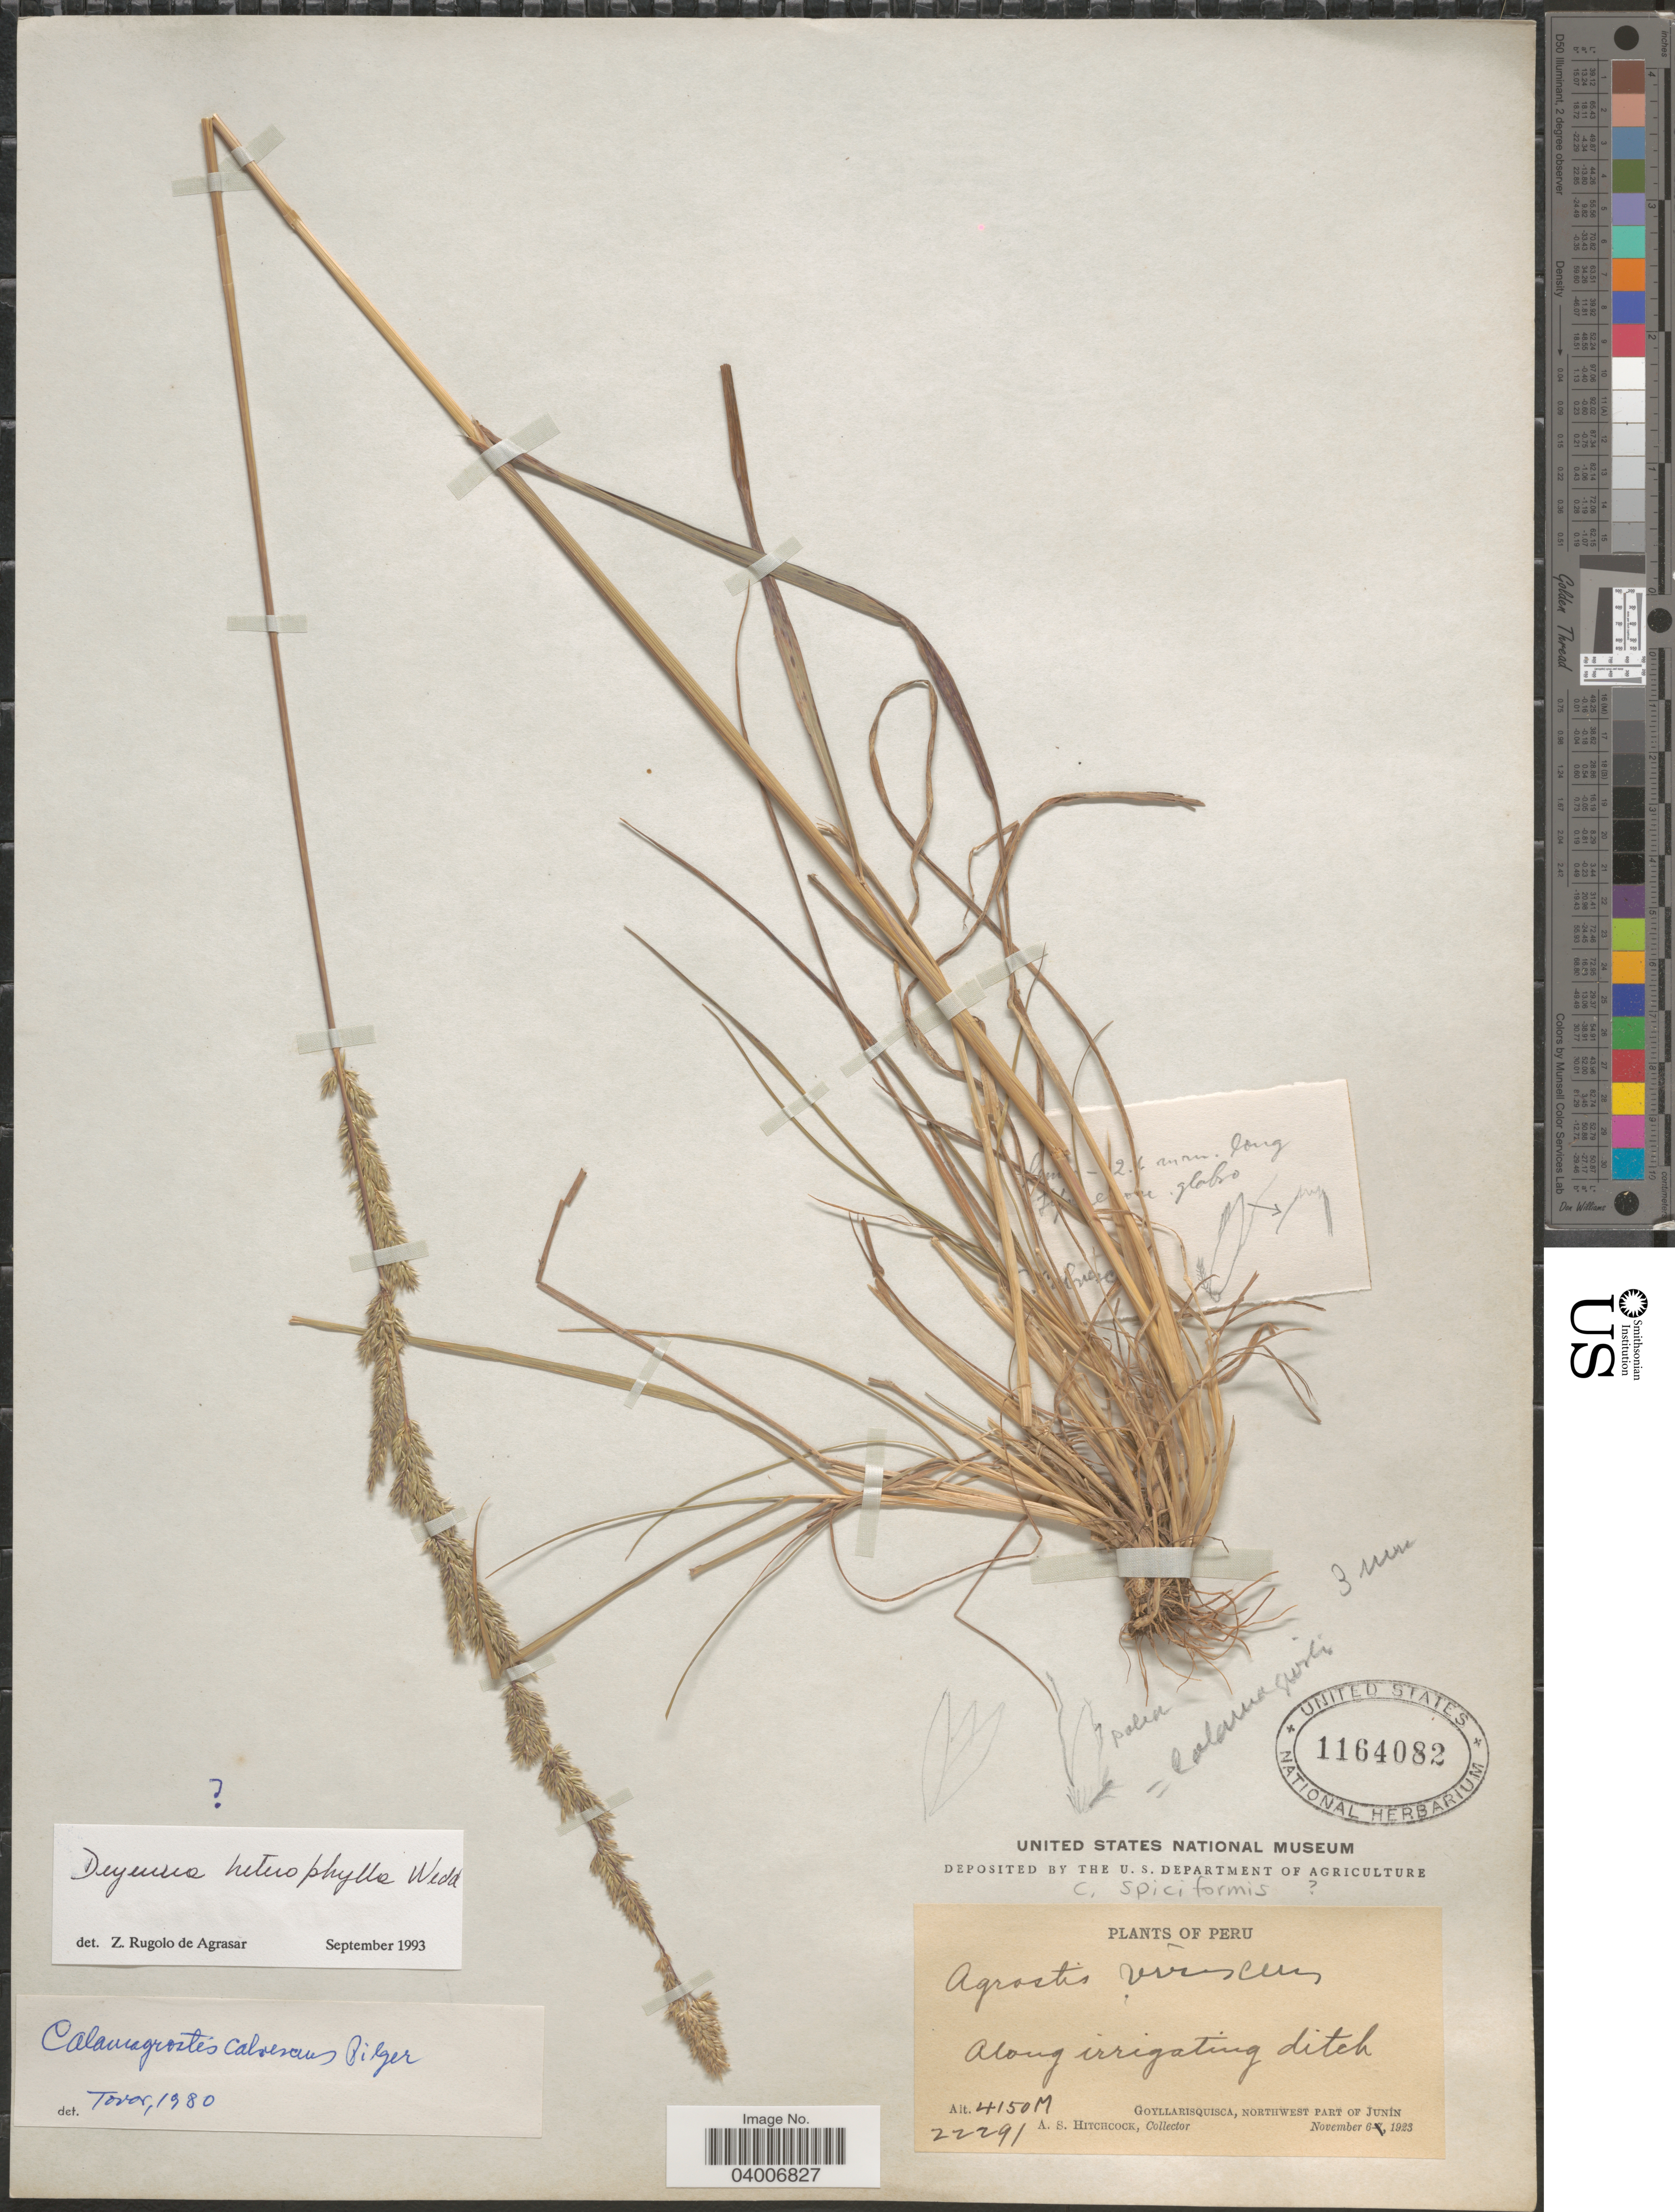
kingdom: Plantae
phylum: Tracheophyta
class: Liliopsida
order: Poales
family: Poaceae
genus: Cinnagrostis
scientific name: Cinnagrostis sp.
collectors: A. S. Hitchcock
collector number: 22291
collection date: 1923-11-06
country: Peru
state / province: Junín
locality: Along irrigating ditch. Goyllarisquisca, Northwest part of Junín.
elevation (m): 4150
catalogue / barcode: US 1164082